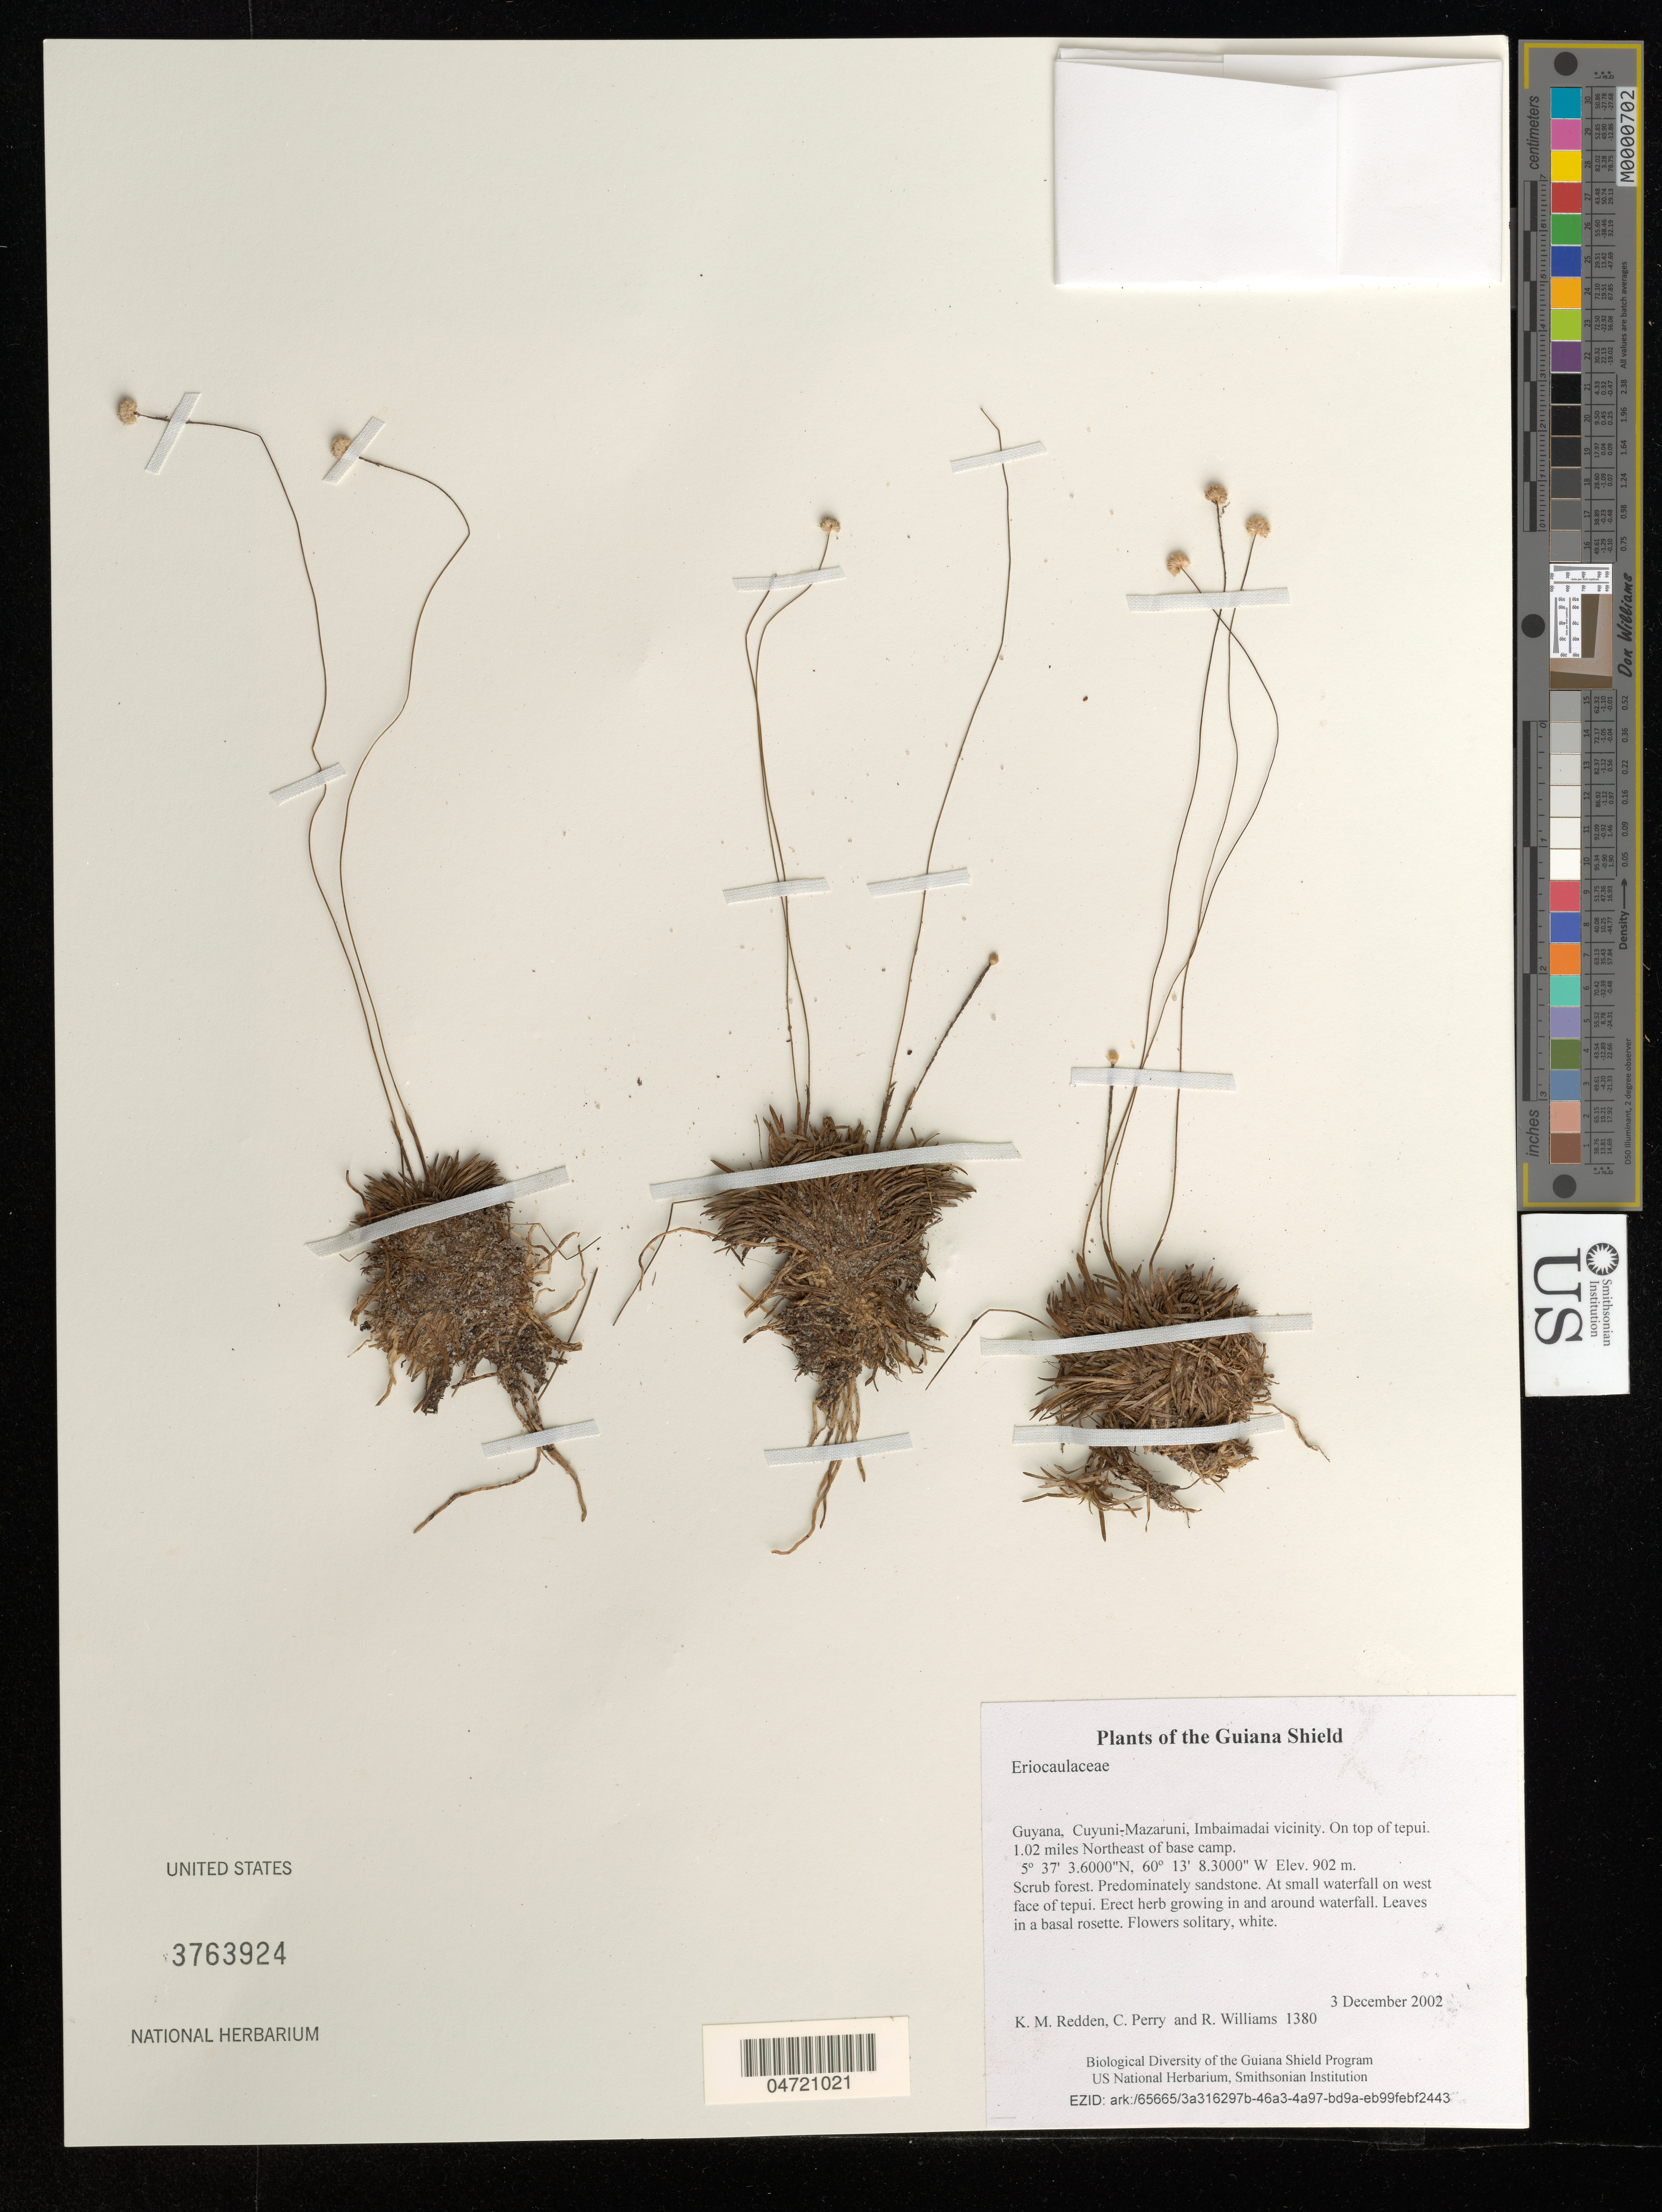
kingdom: Plantae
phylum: Tracheophyta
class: Liliopsida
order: Poales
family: Eriocaulaceae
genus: Syngonanthus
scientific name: Syngonanthus sp.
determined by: Sauthier, Laura Jeanne, (SPF), Universidade de Sao Paulo (BRAZIL)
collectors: K. M. Redden, C. Perry & R. Williams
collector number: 1380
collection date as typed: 3 December 2002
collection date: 2002-12-03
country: Guyana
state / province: Cuyuni-Mazaruni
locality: Imbaimadai vicinity. On top of tepui. 1.02 miles Northeast of base camp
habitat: Scrub forest. Predominately sandstone. At small waterfall on west face of tepui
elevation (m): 902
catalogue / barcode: US 3763924